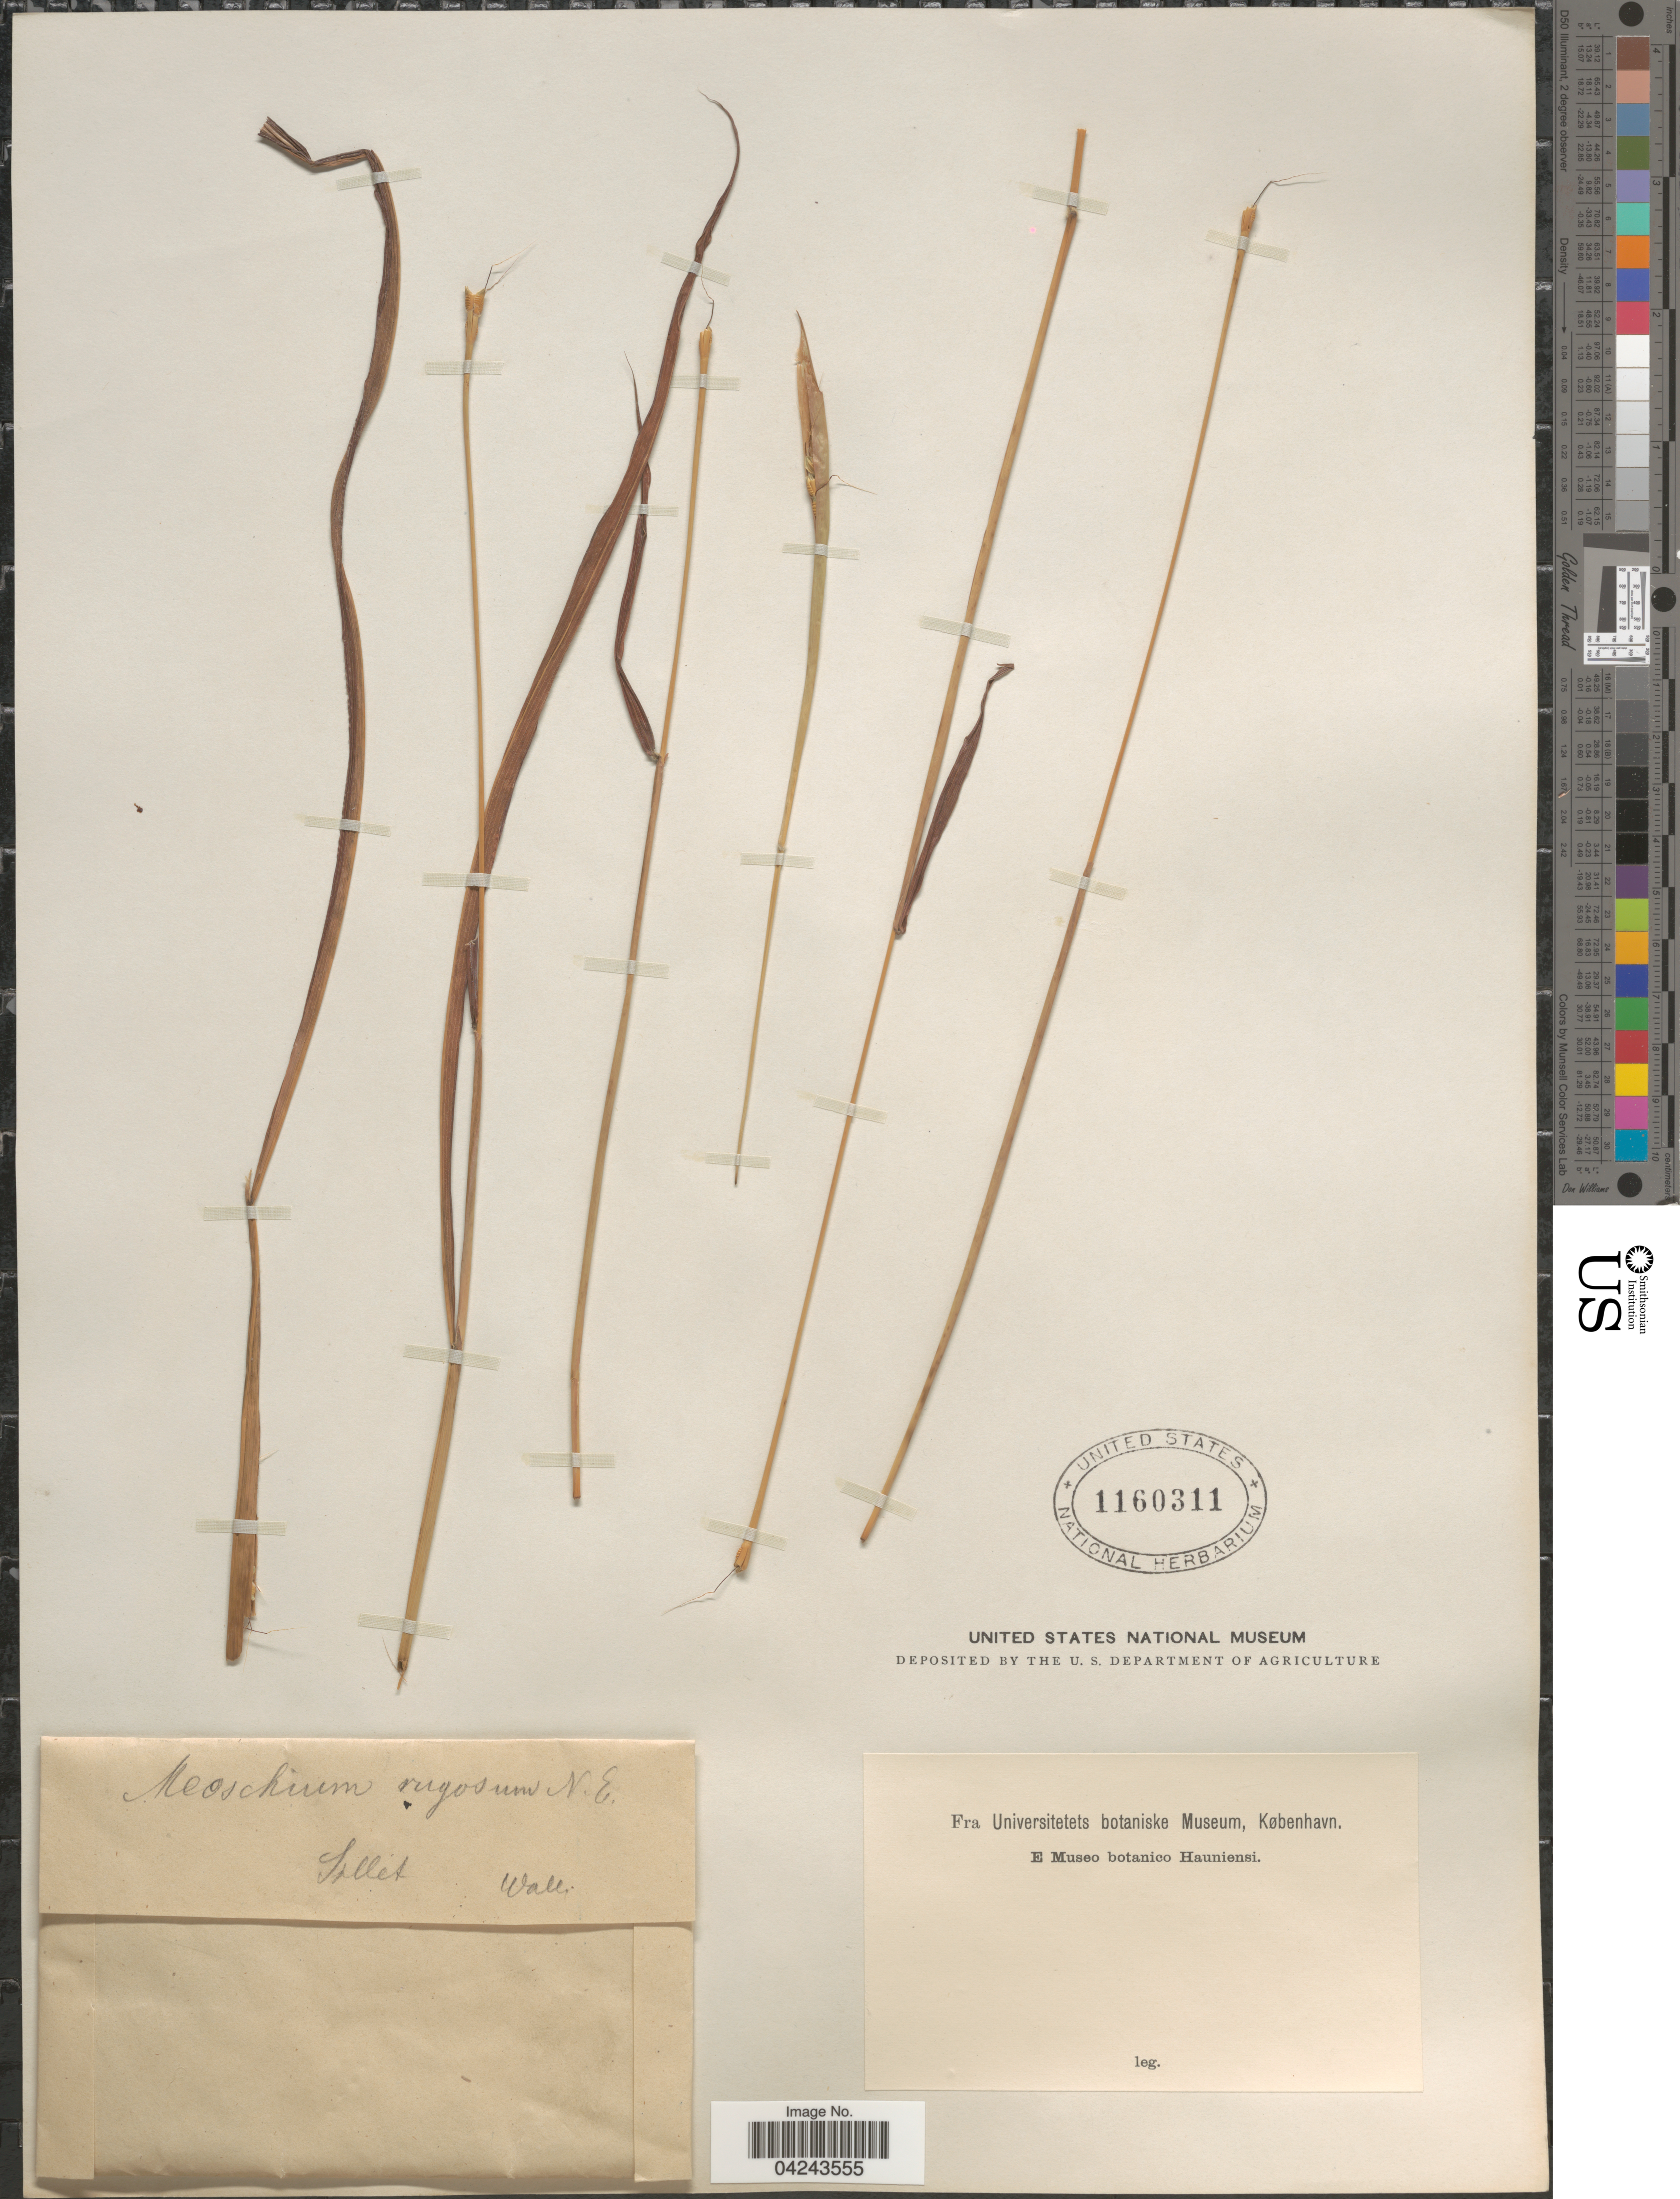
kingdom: Plantae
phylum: Tracheophyta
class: Liliopsida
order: Poales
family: Poaceae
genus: Ischaemum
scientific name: Ischaemum rugosum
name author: Salisb.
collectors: Gillett, --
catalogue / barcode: US 1160311